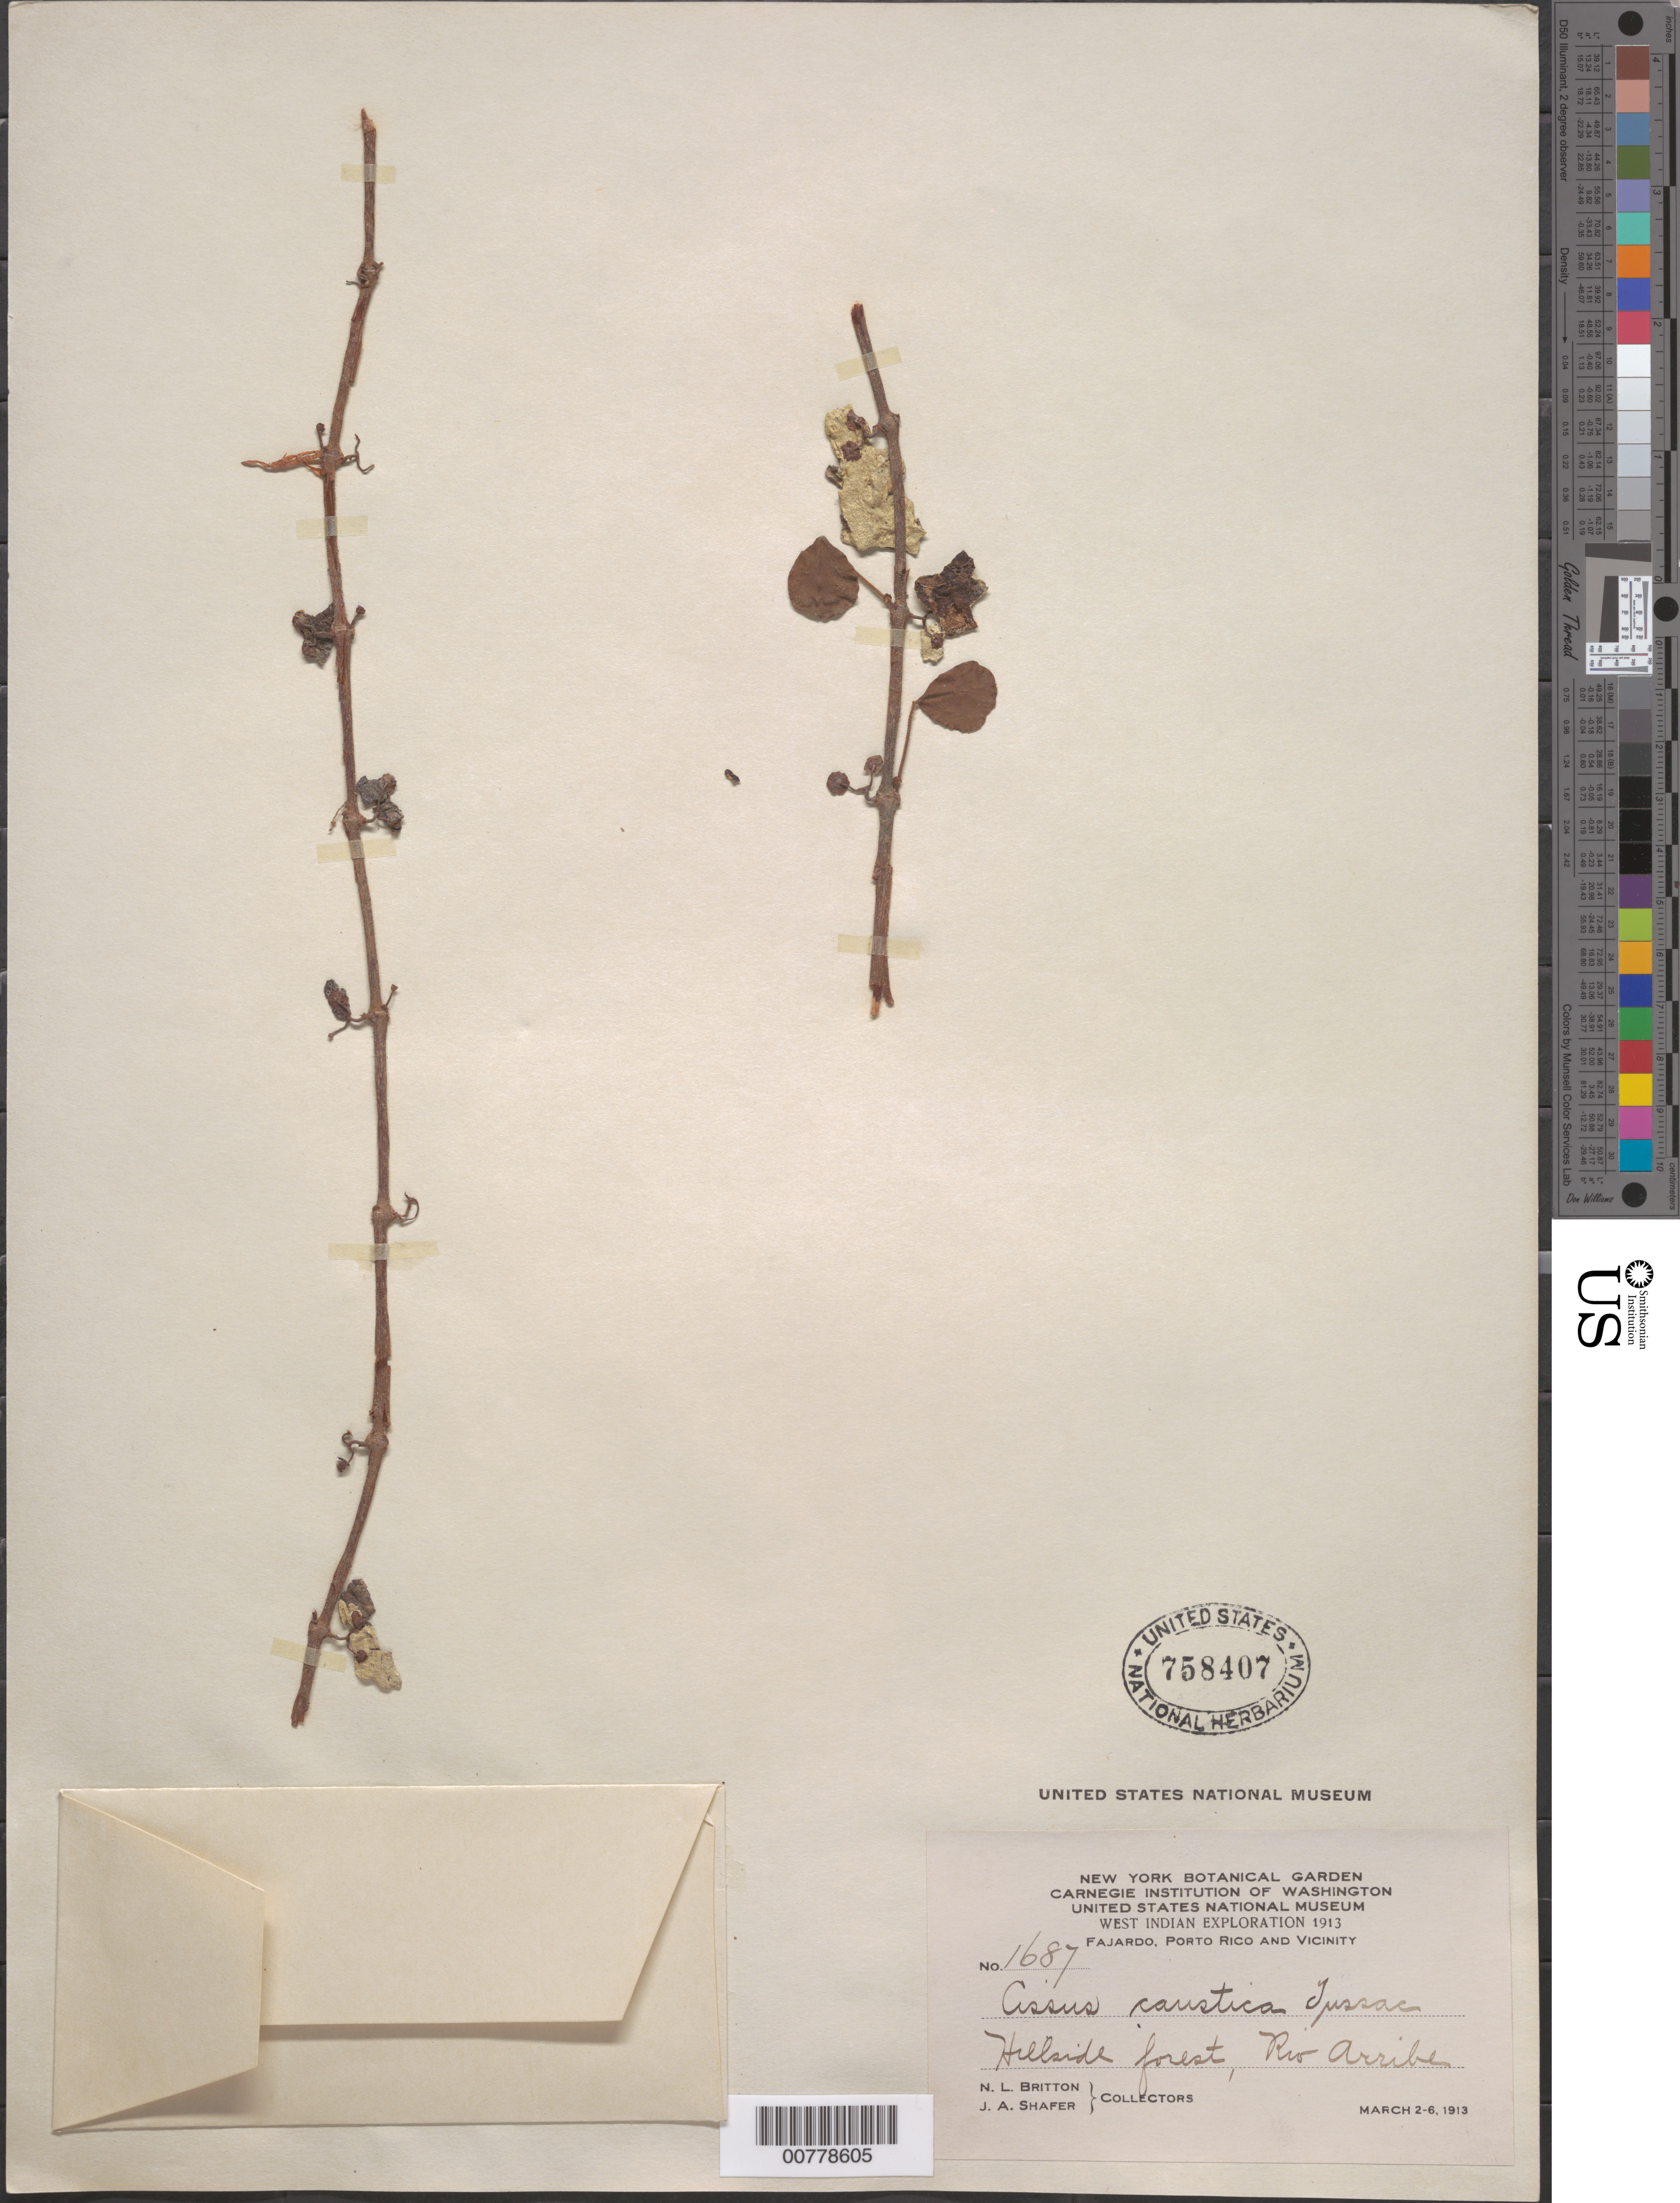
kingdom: Plantae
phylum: Tracheophyta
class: Magnoliopsida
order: Vitales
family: Vitaceae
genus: Cissus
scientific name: Cissus obovata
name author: Vahl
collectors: N. Britton & J. A. Shafer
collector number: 1687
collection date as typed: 02 Mar 1913 to 06 Mar 1913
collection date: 1913-03-02/1913-03-06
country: Puerto Rico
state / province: Fajardo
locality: Fajardo, Río Arriba. Hillside forest.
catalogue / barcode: US 758407